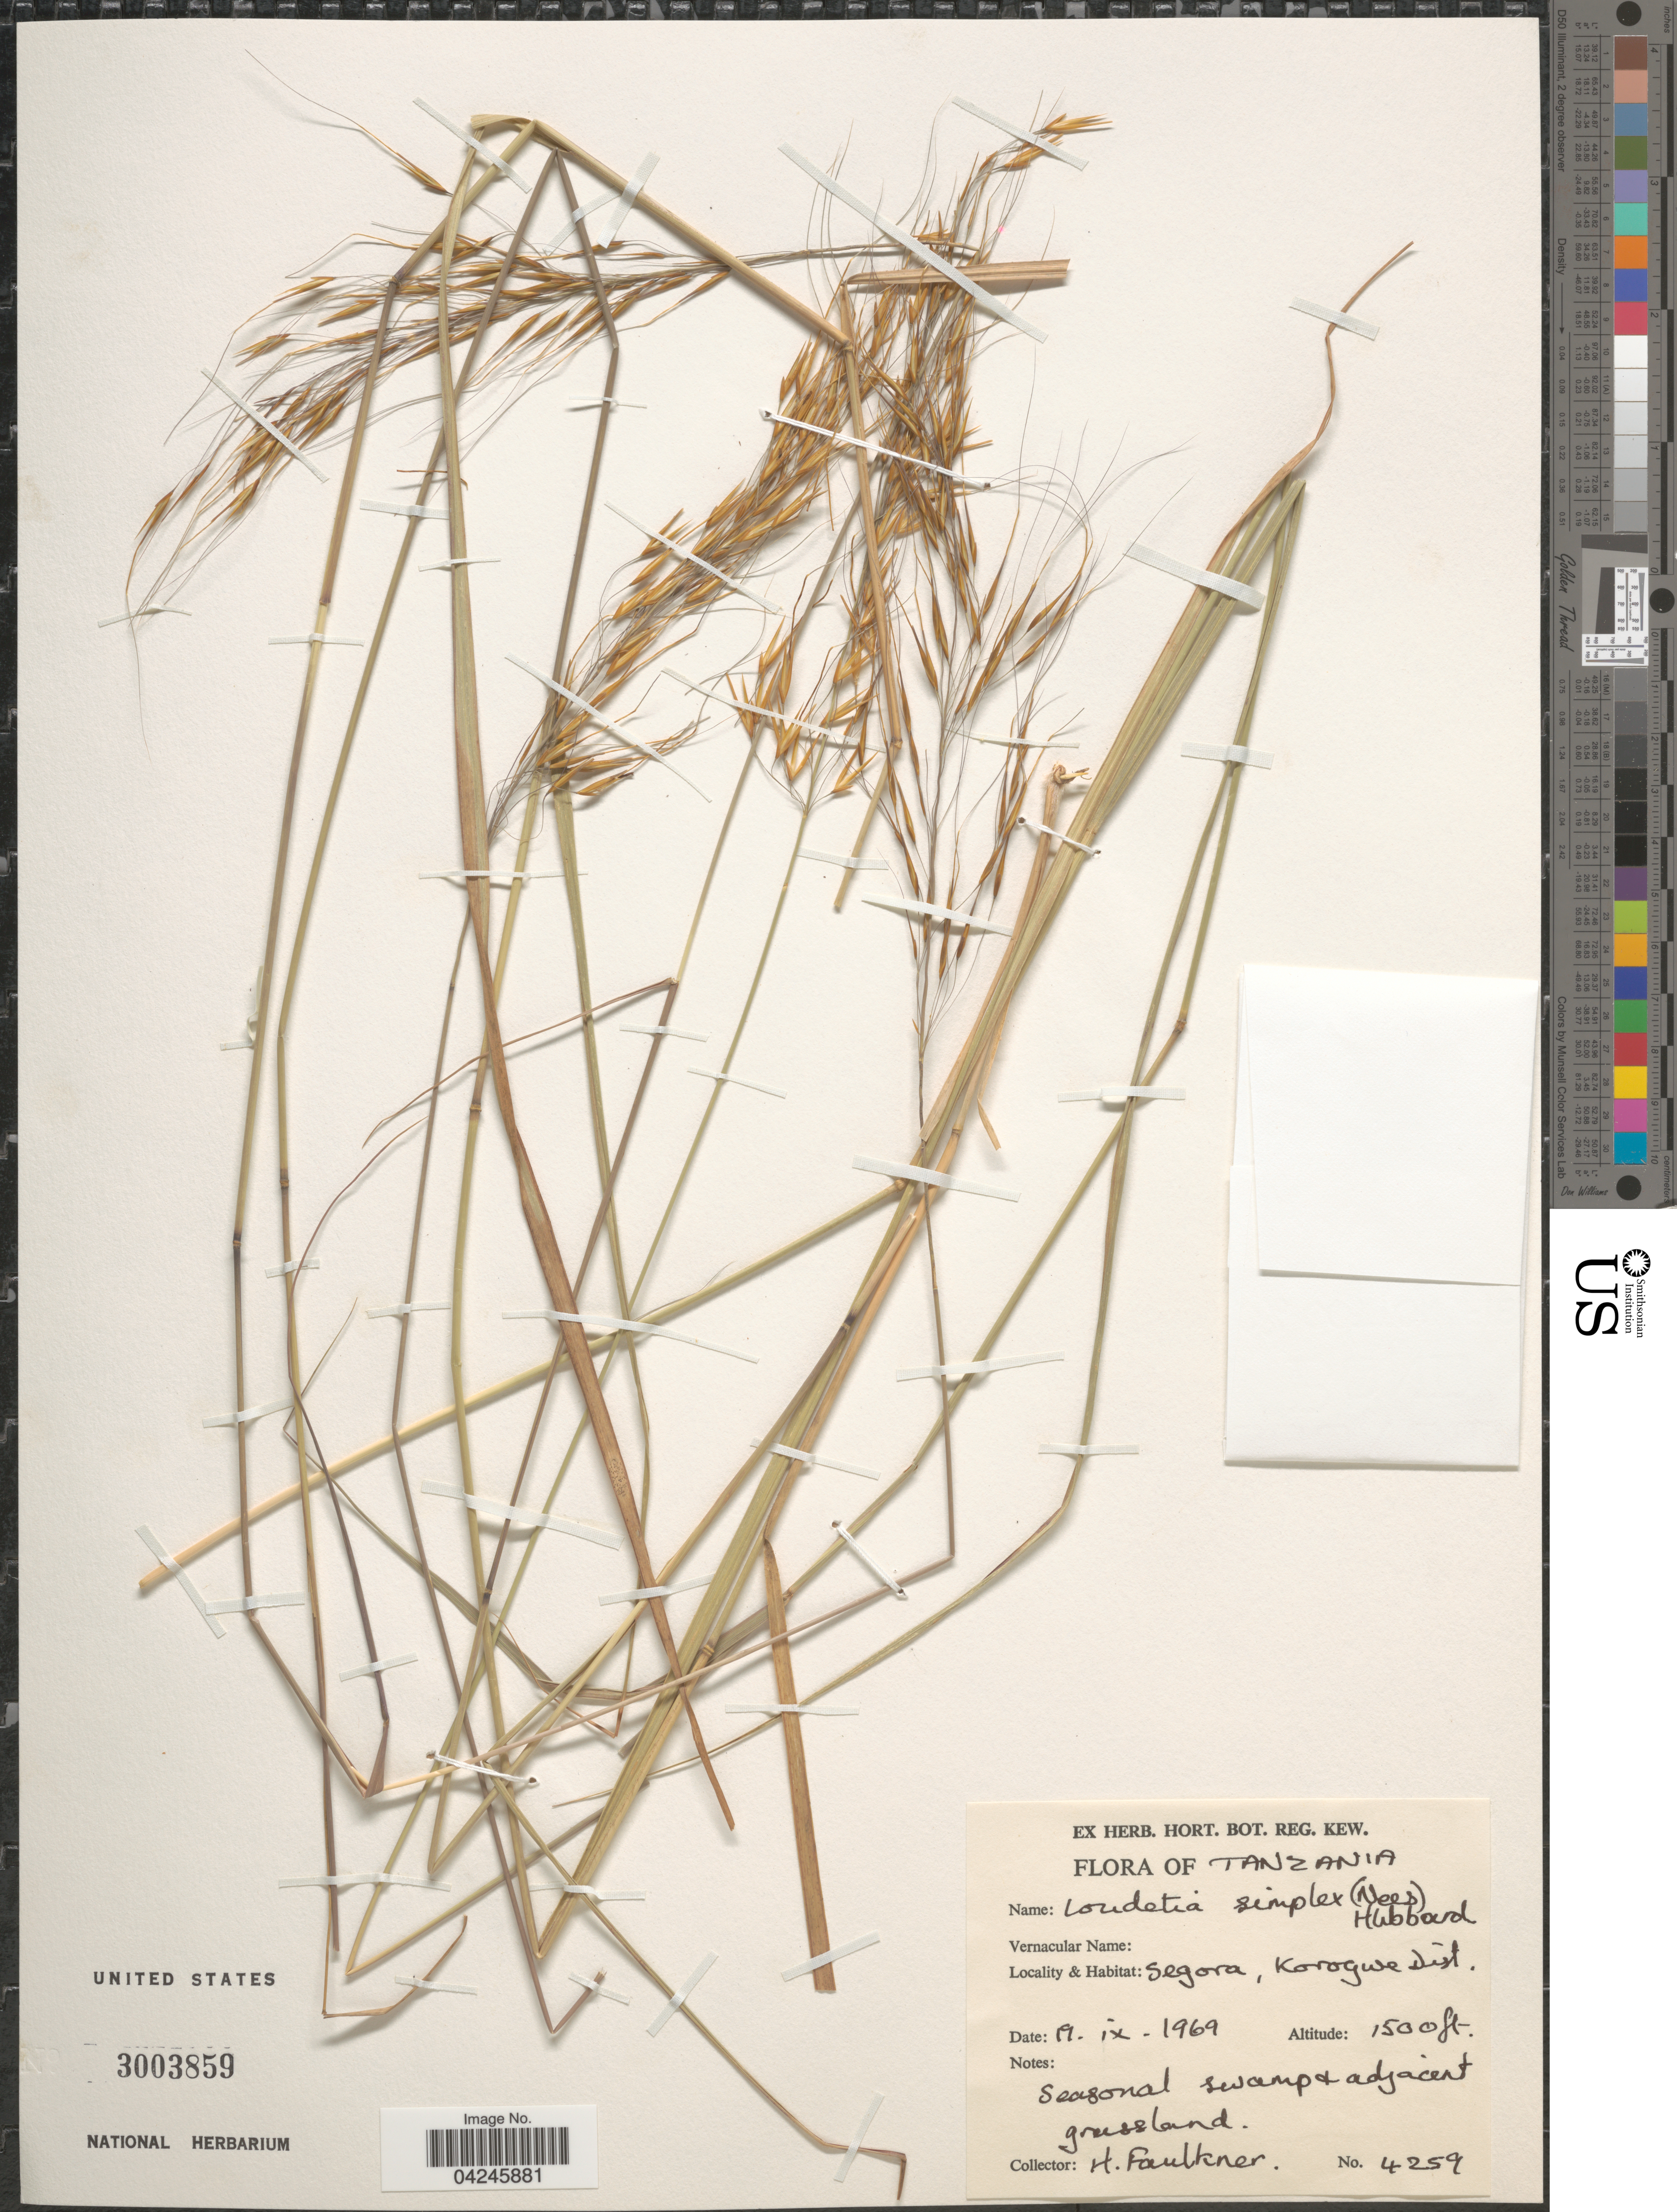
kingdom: Plantae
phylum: Tracheophyta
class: Liliopsida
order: Poales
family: Poaceae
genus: Loudetia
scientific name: Loudetia simplex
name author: (Nees) C.E. Hubb.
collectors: H. Faulkner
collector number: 4259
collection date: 1969-09-19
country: Tanzania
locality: Segora, Korogwe Dist.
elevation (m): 457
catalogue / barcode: US 3003859